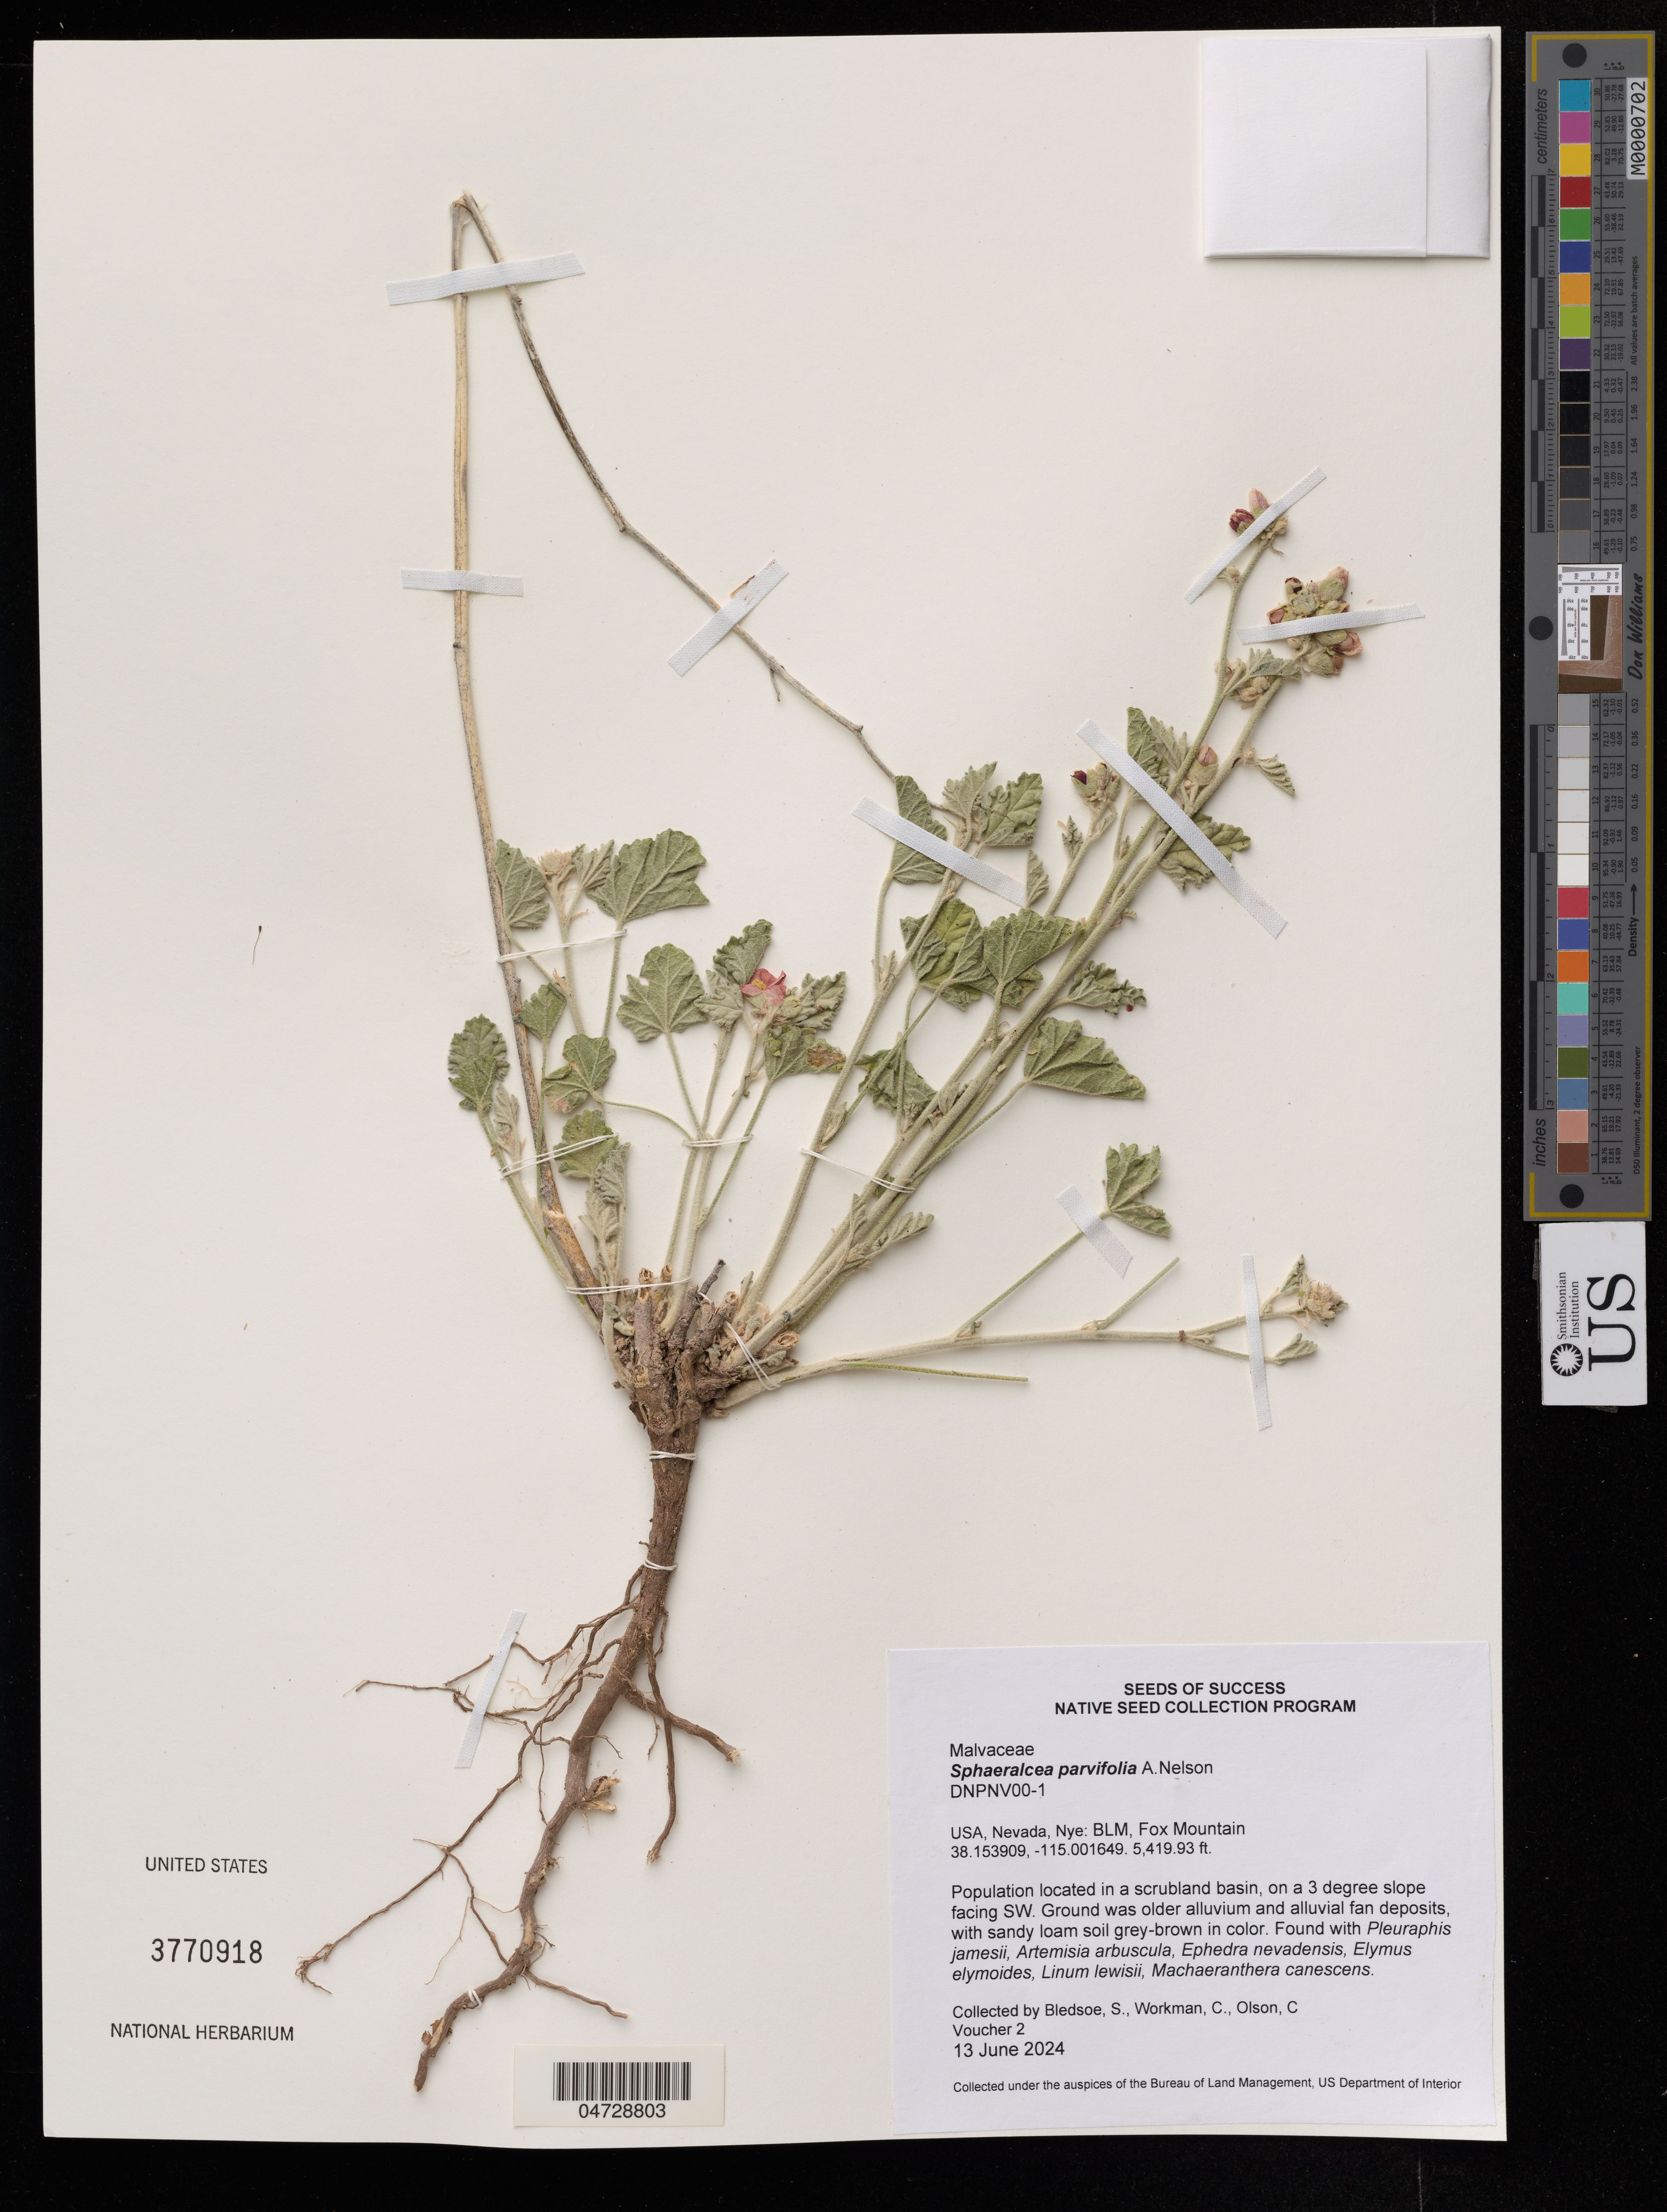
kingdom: Plantae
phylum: Tracheophyta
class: Magnoliopsida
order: Malvales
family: Malvaceae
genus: Sphaeralcea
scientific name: Sphaeralcea reflexa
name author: Fryxell et al.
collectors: S. Bledsoe, C. Workman & C. Olson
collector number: DNPNV00-1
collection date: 2024-06-13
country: United States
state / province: Nevada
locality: Nye: BLM, Fox Mountain.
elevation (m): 1651.99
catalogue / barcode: US 3770918